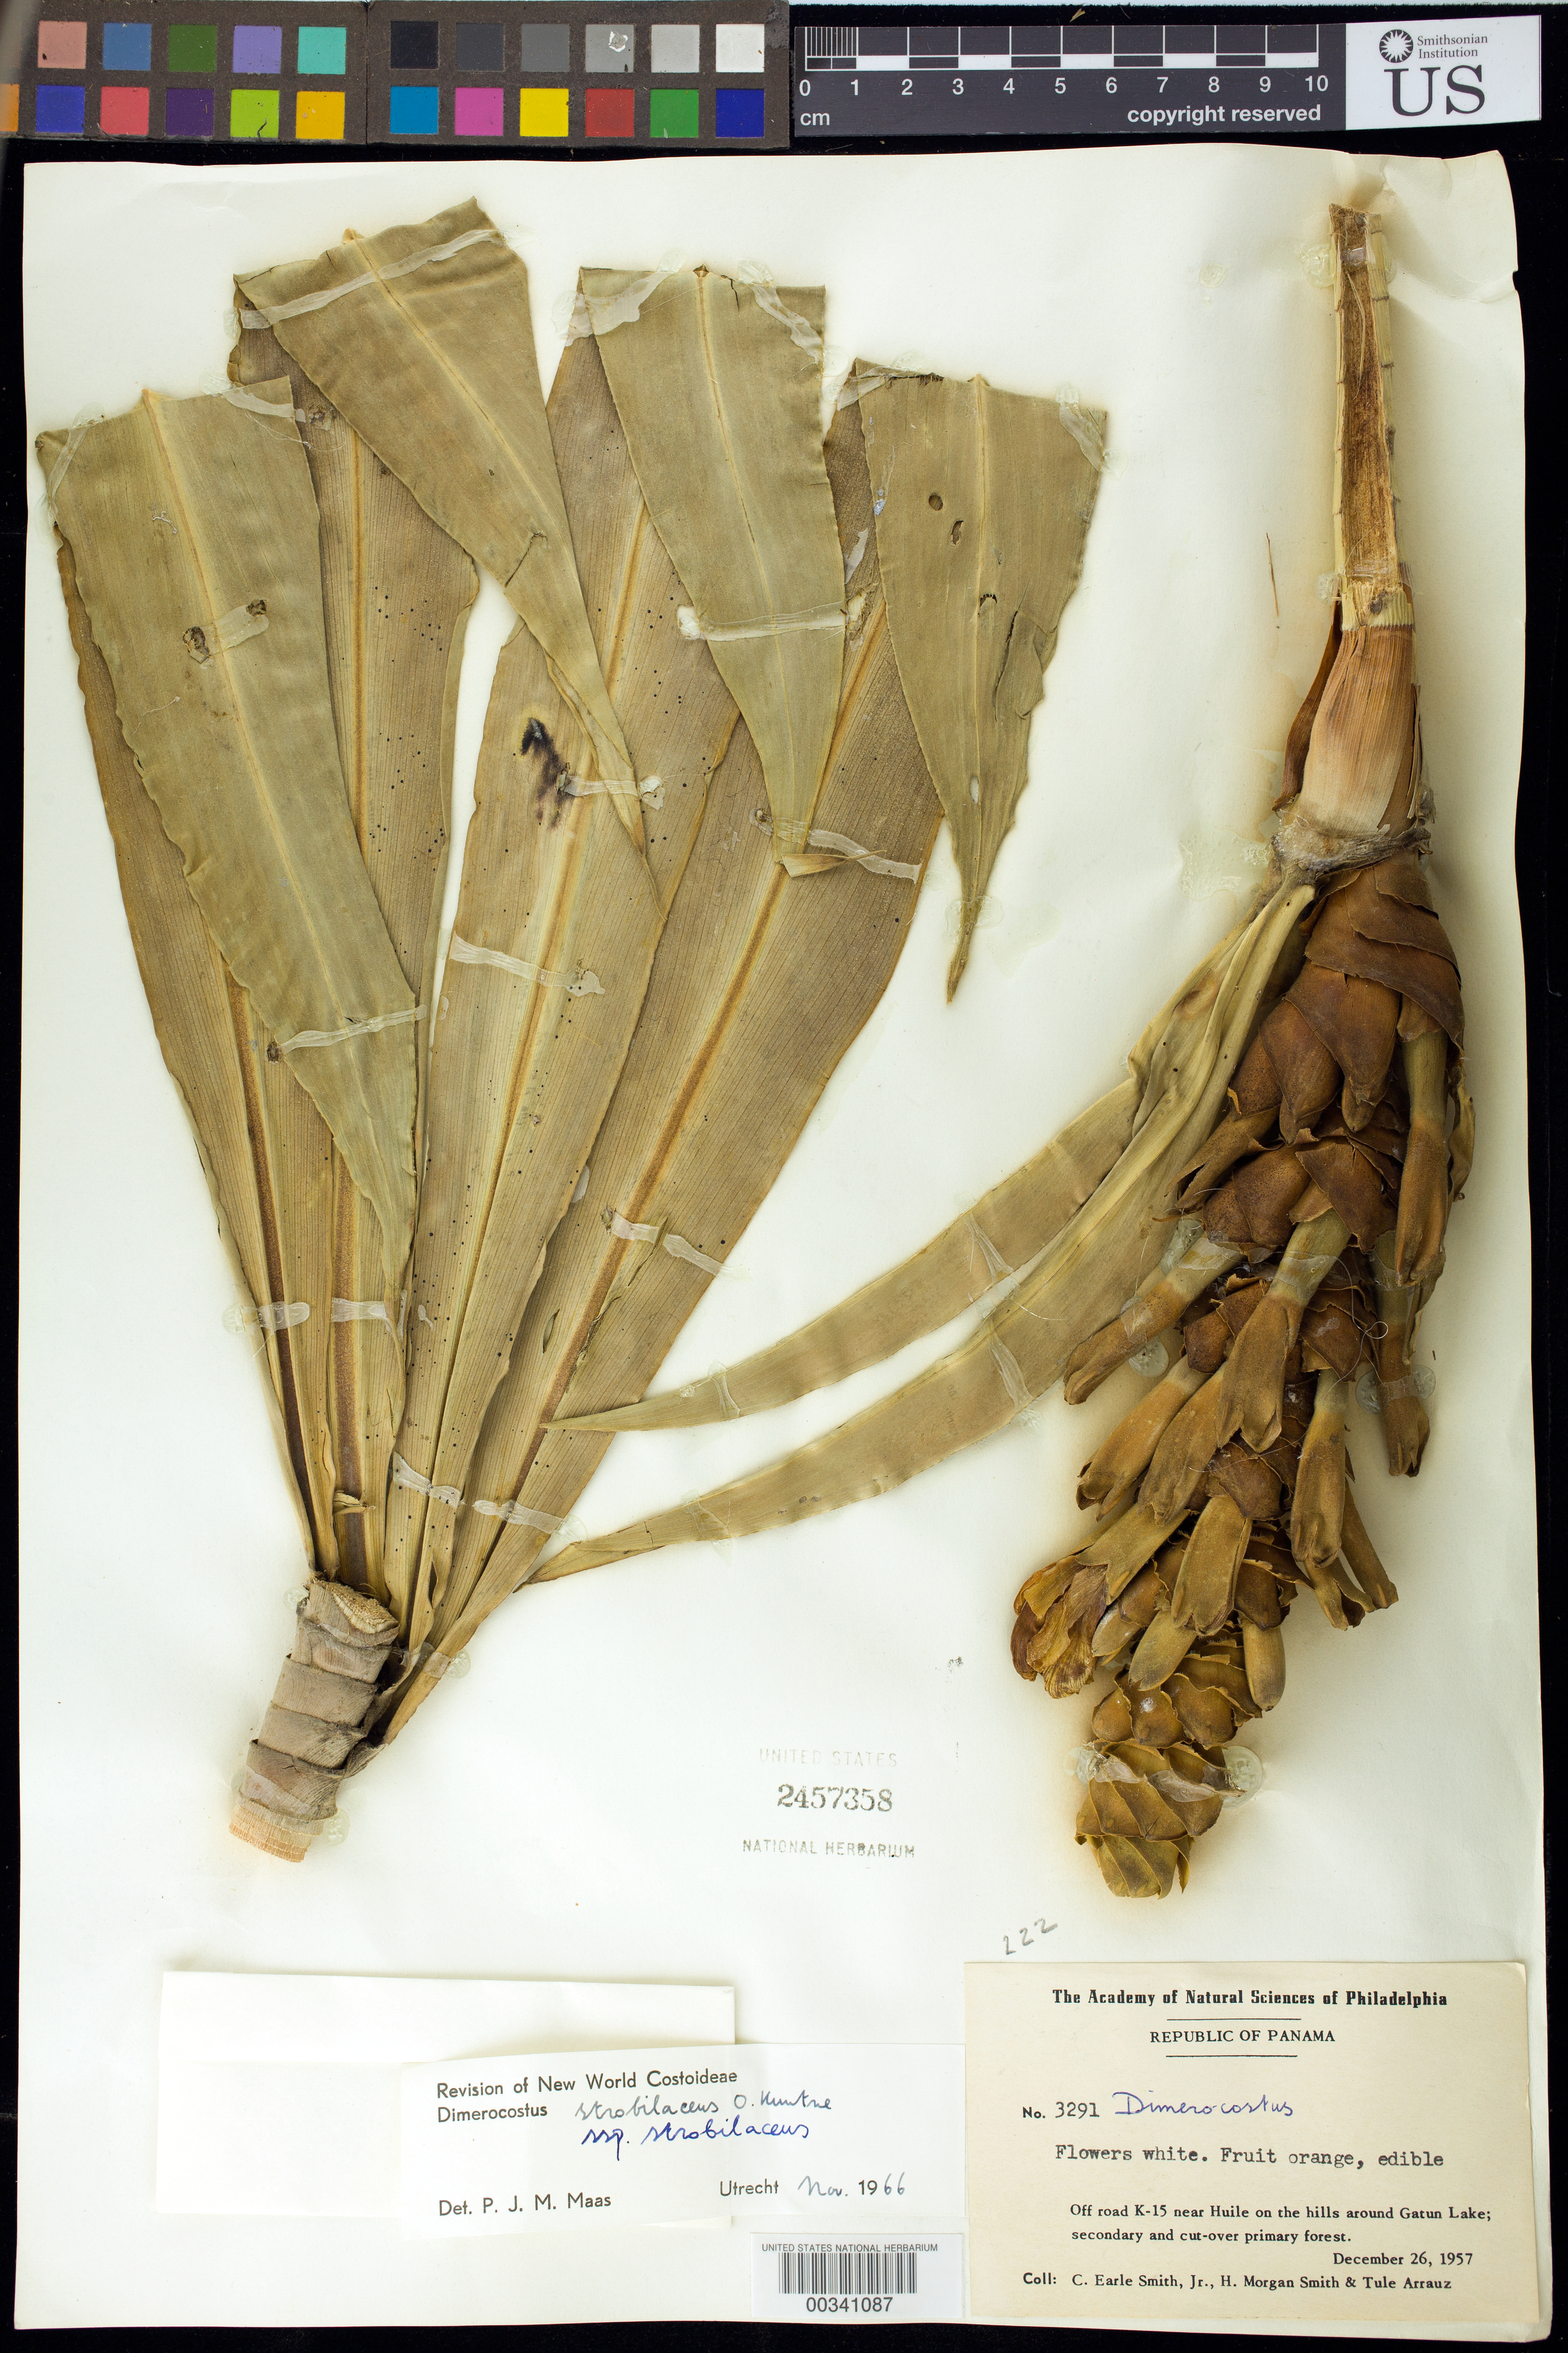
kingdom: Plantae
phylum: Tracheophyta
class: Liliopsida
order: Zingiberales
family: Costaceae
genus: Dimerocostus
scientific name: Dimerocostus strobilaceus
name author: Kuntze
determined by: Maas, Paul J. M.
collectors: C. E. Smith Jr., H. M. Smith & T. Arrauz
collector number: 3291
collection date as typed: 26 Dec 1957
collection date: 1957-12-26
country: Panama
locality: Off road k-15 near Huile on hills around Gatun Lake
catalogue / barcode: US 2457358